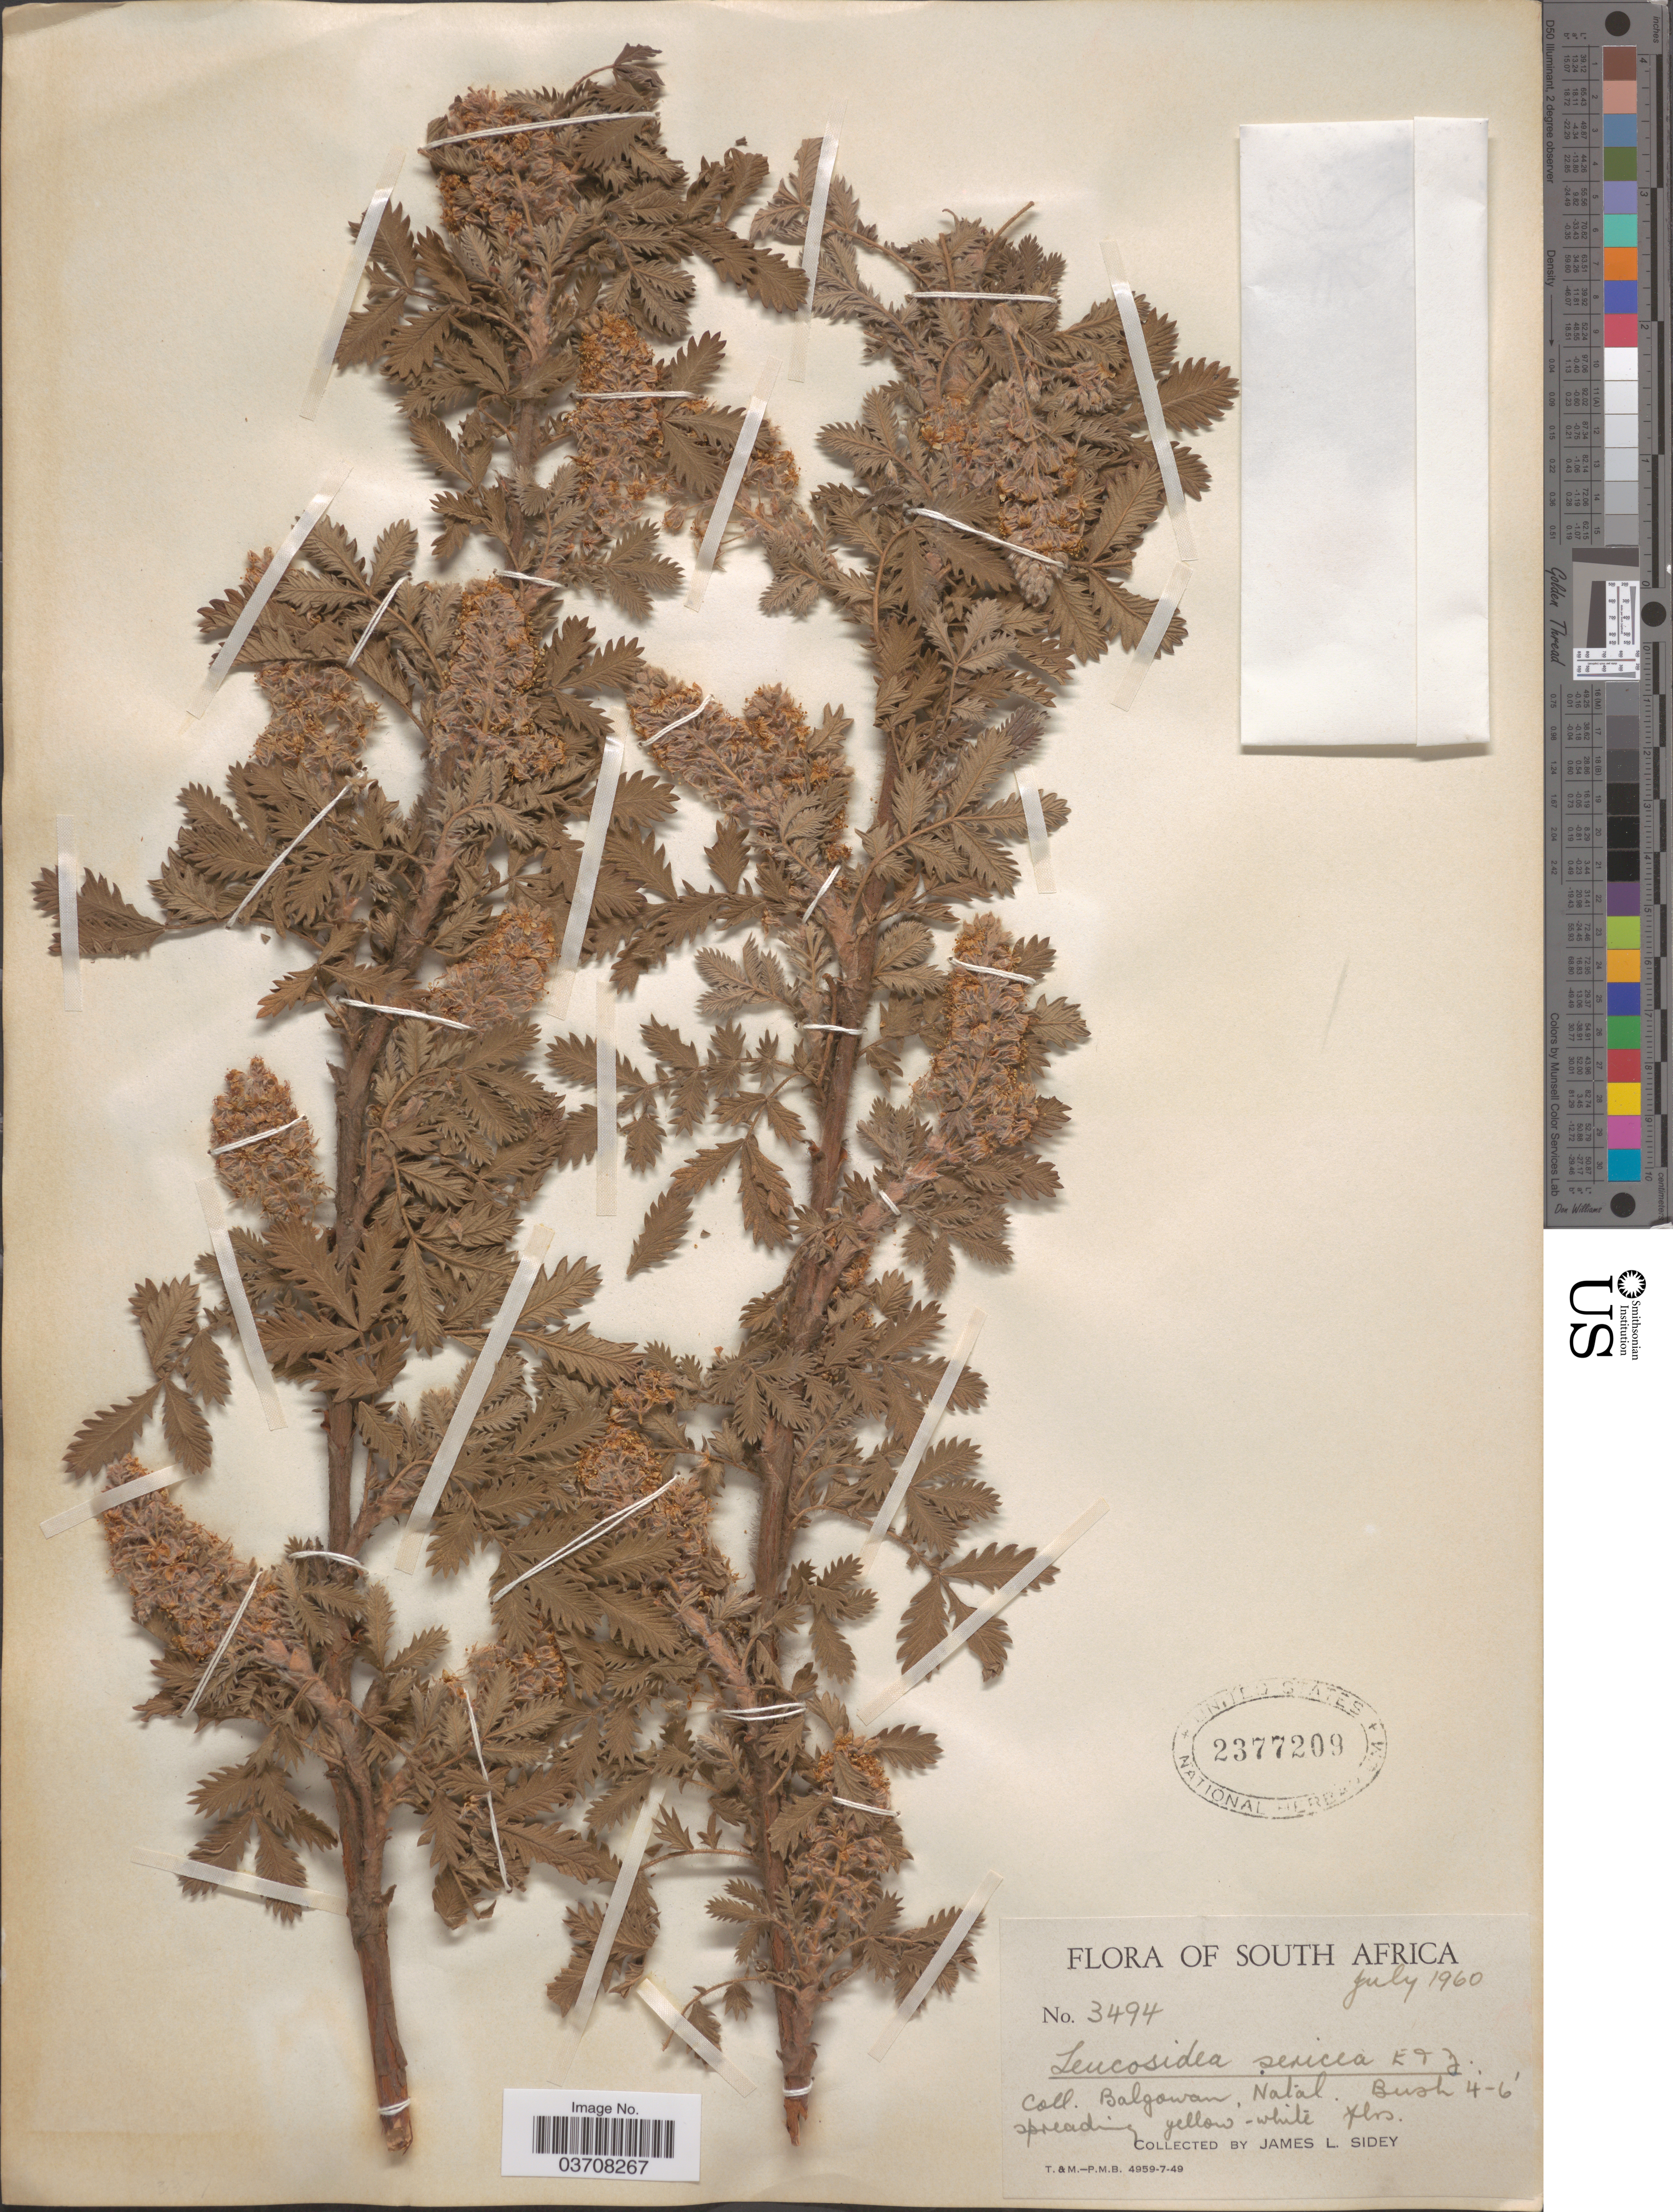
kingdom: Plantae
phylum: Tracheophyta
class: Magnoliopsida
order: Rosales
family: Rosaceae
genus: Leucosidea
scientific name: Leucosidea sericea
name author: Eckl. & Zeyh.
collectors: J. L. Sidey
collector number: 3494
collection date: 1960-07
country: South Africa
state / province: KwaZulu-Natal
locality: Balgowan, Natal.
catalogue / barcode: US 2377209